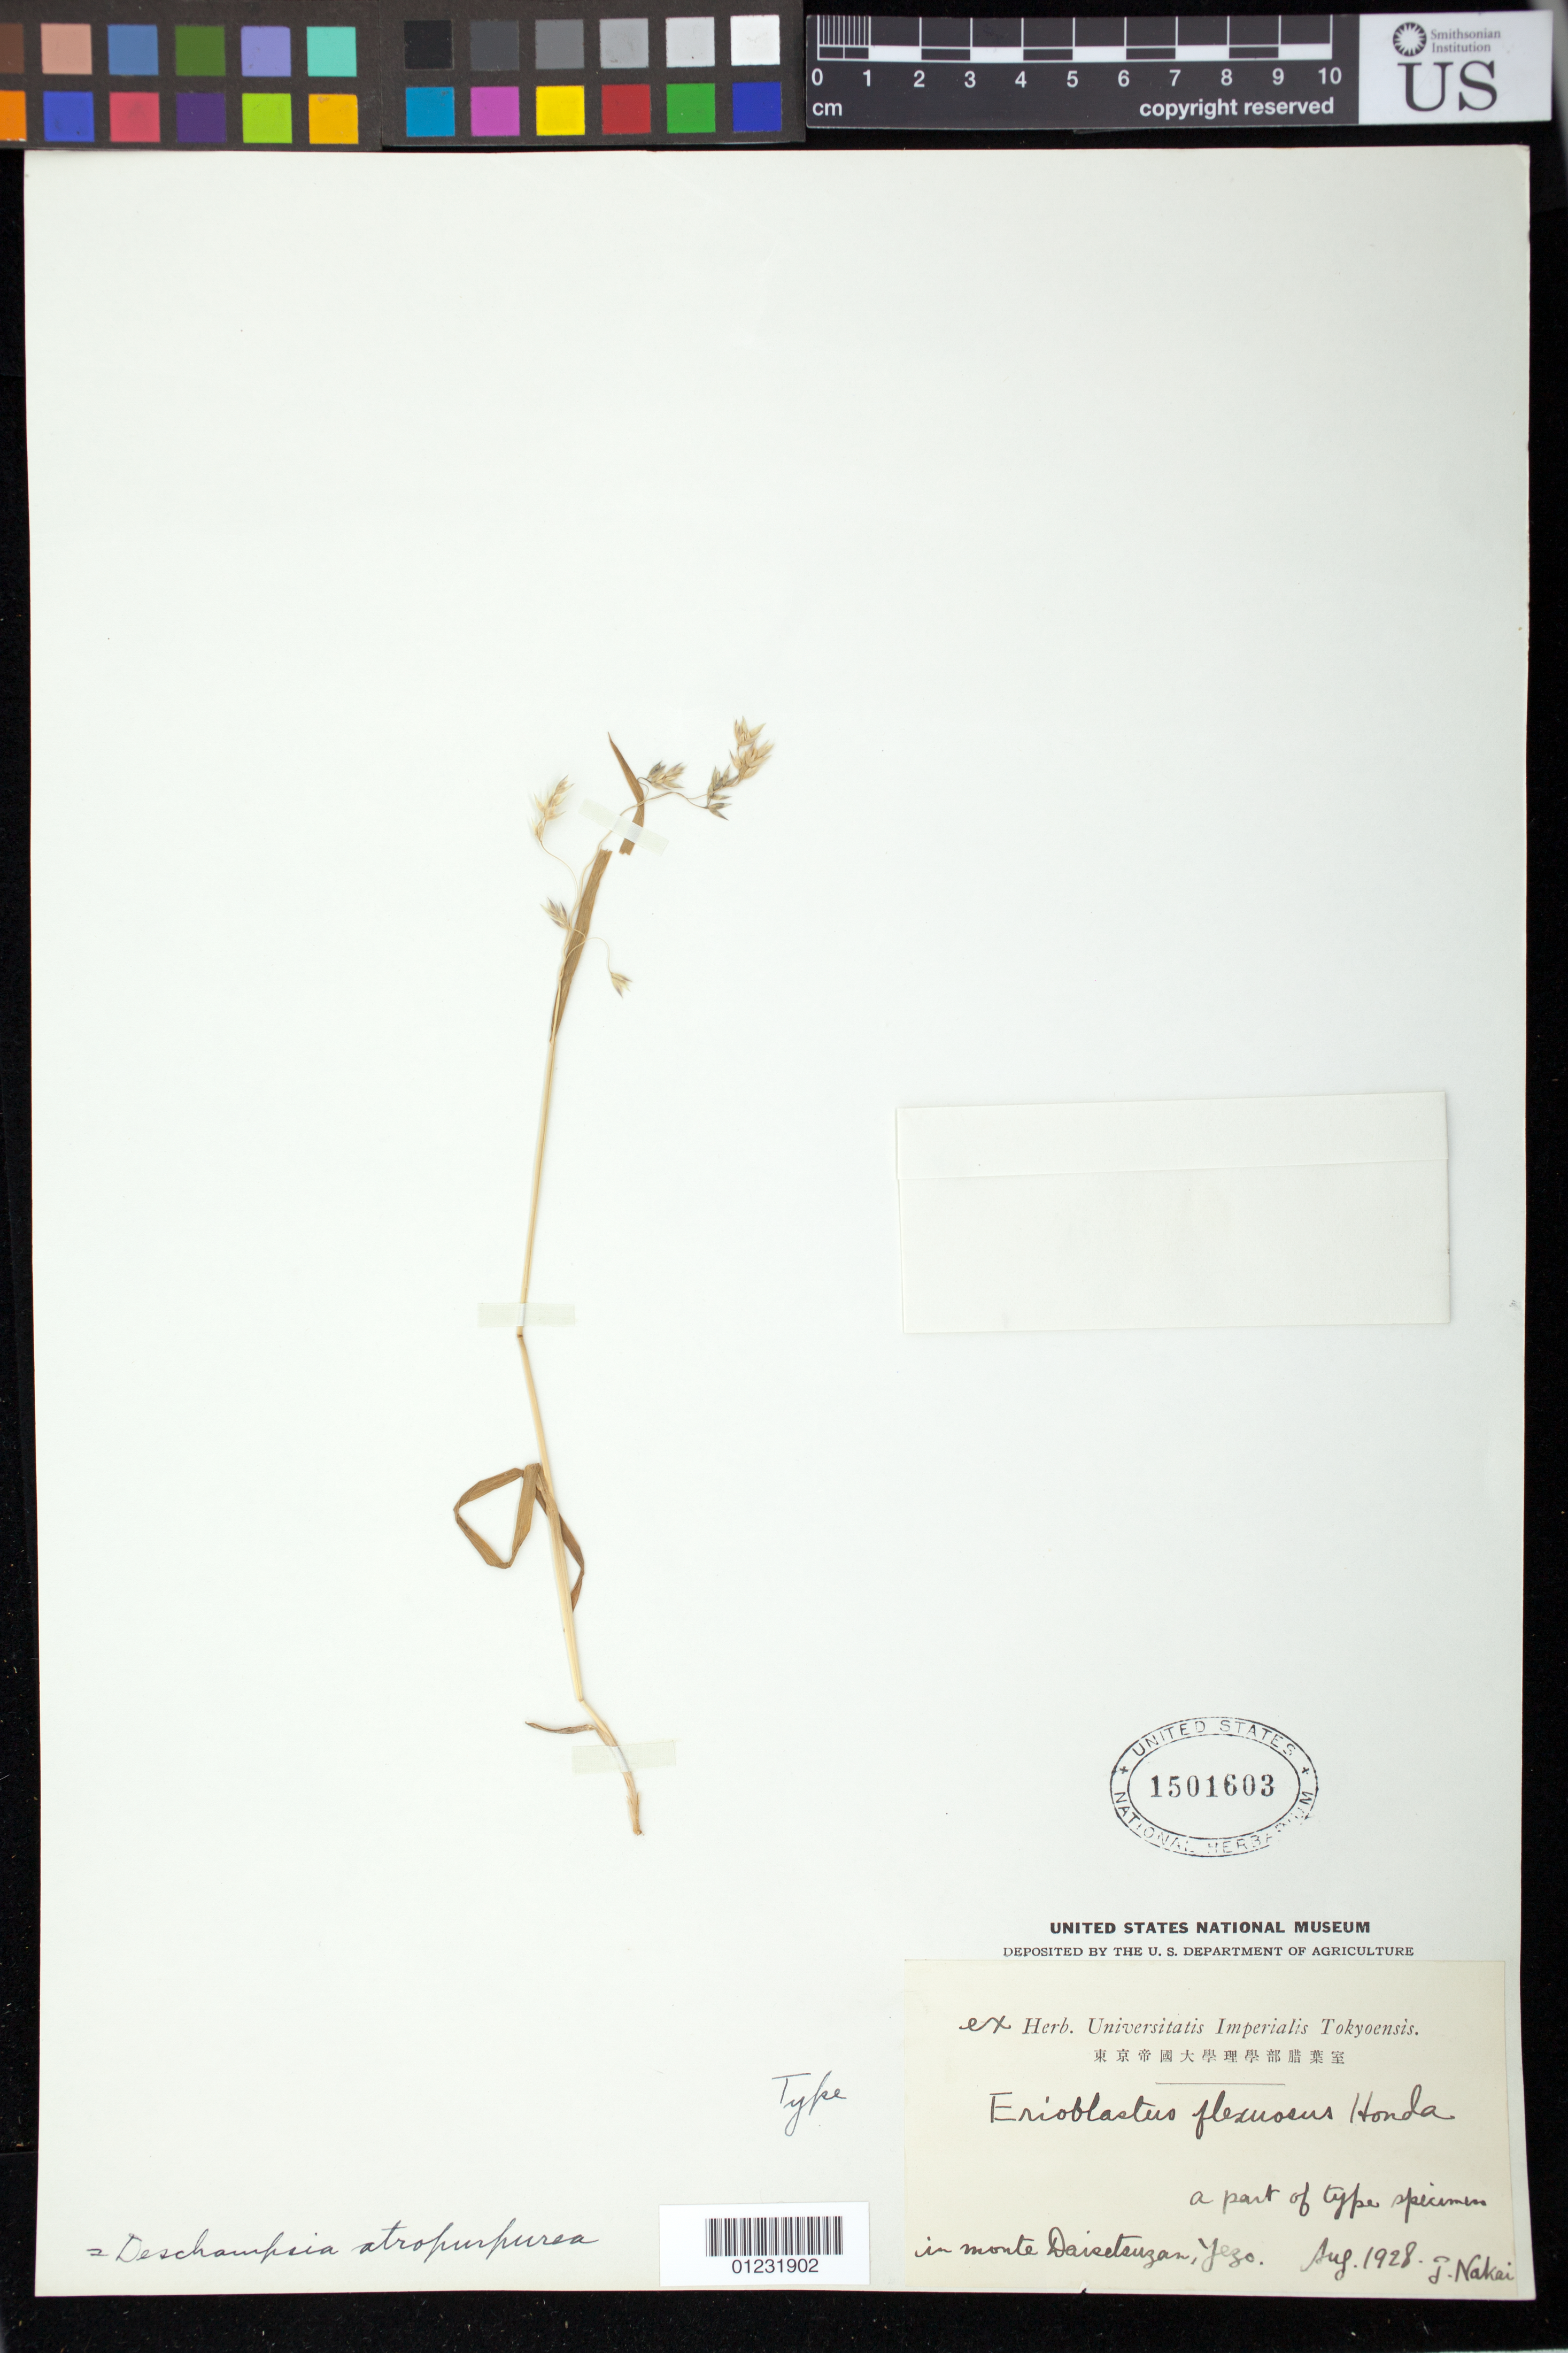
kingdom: Plantae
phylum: Tracheophyta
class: Liliopsida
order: Poales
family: Poaceae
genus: Erioblastus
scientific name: Erioblastus flexuosus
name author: Honda ex Nakai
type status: Type Collection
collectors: T. Nakai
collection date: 1928-08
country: Japan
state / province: Hokkaido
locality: In Mount Daisetsuzan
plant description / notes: Fragmentary material of type specimen ex herb. Universitatis Imperialis Tokyoensis.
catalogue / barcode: US 1501603